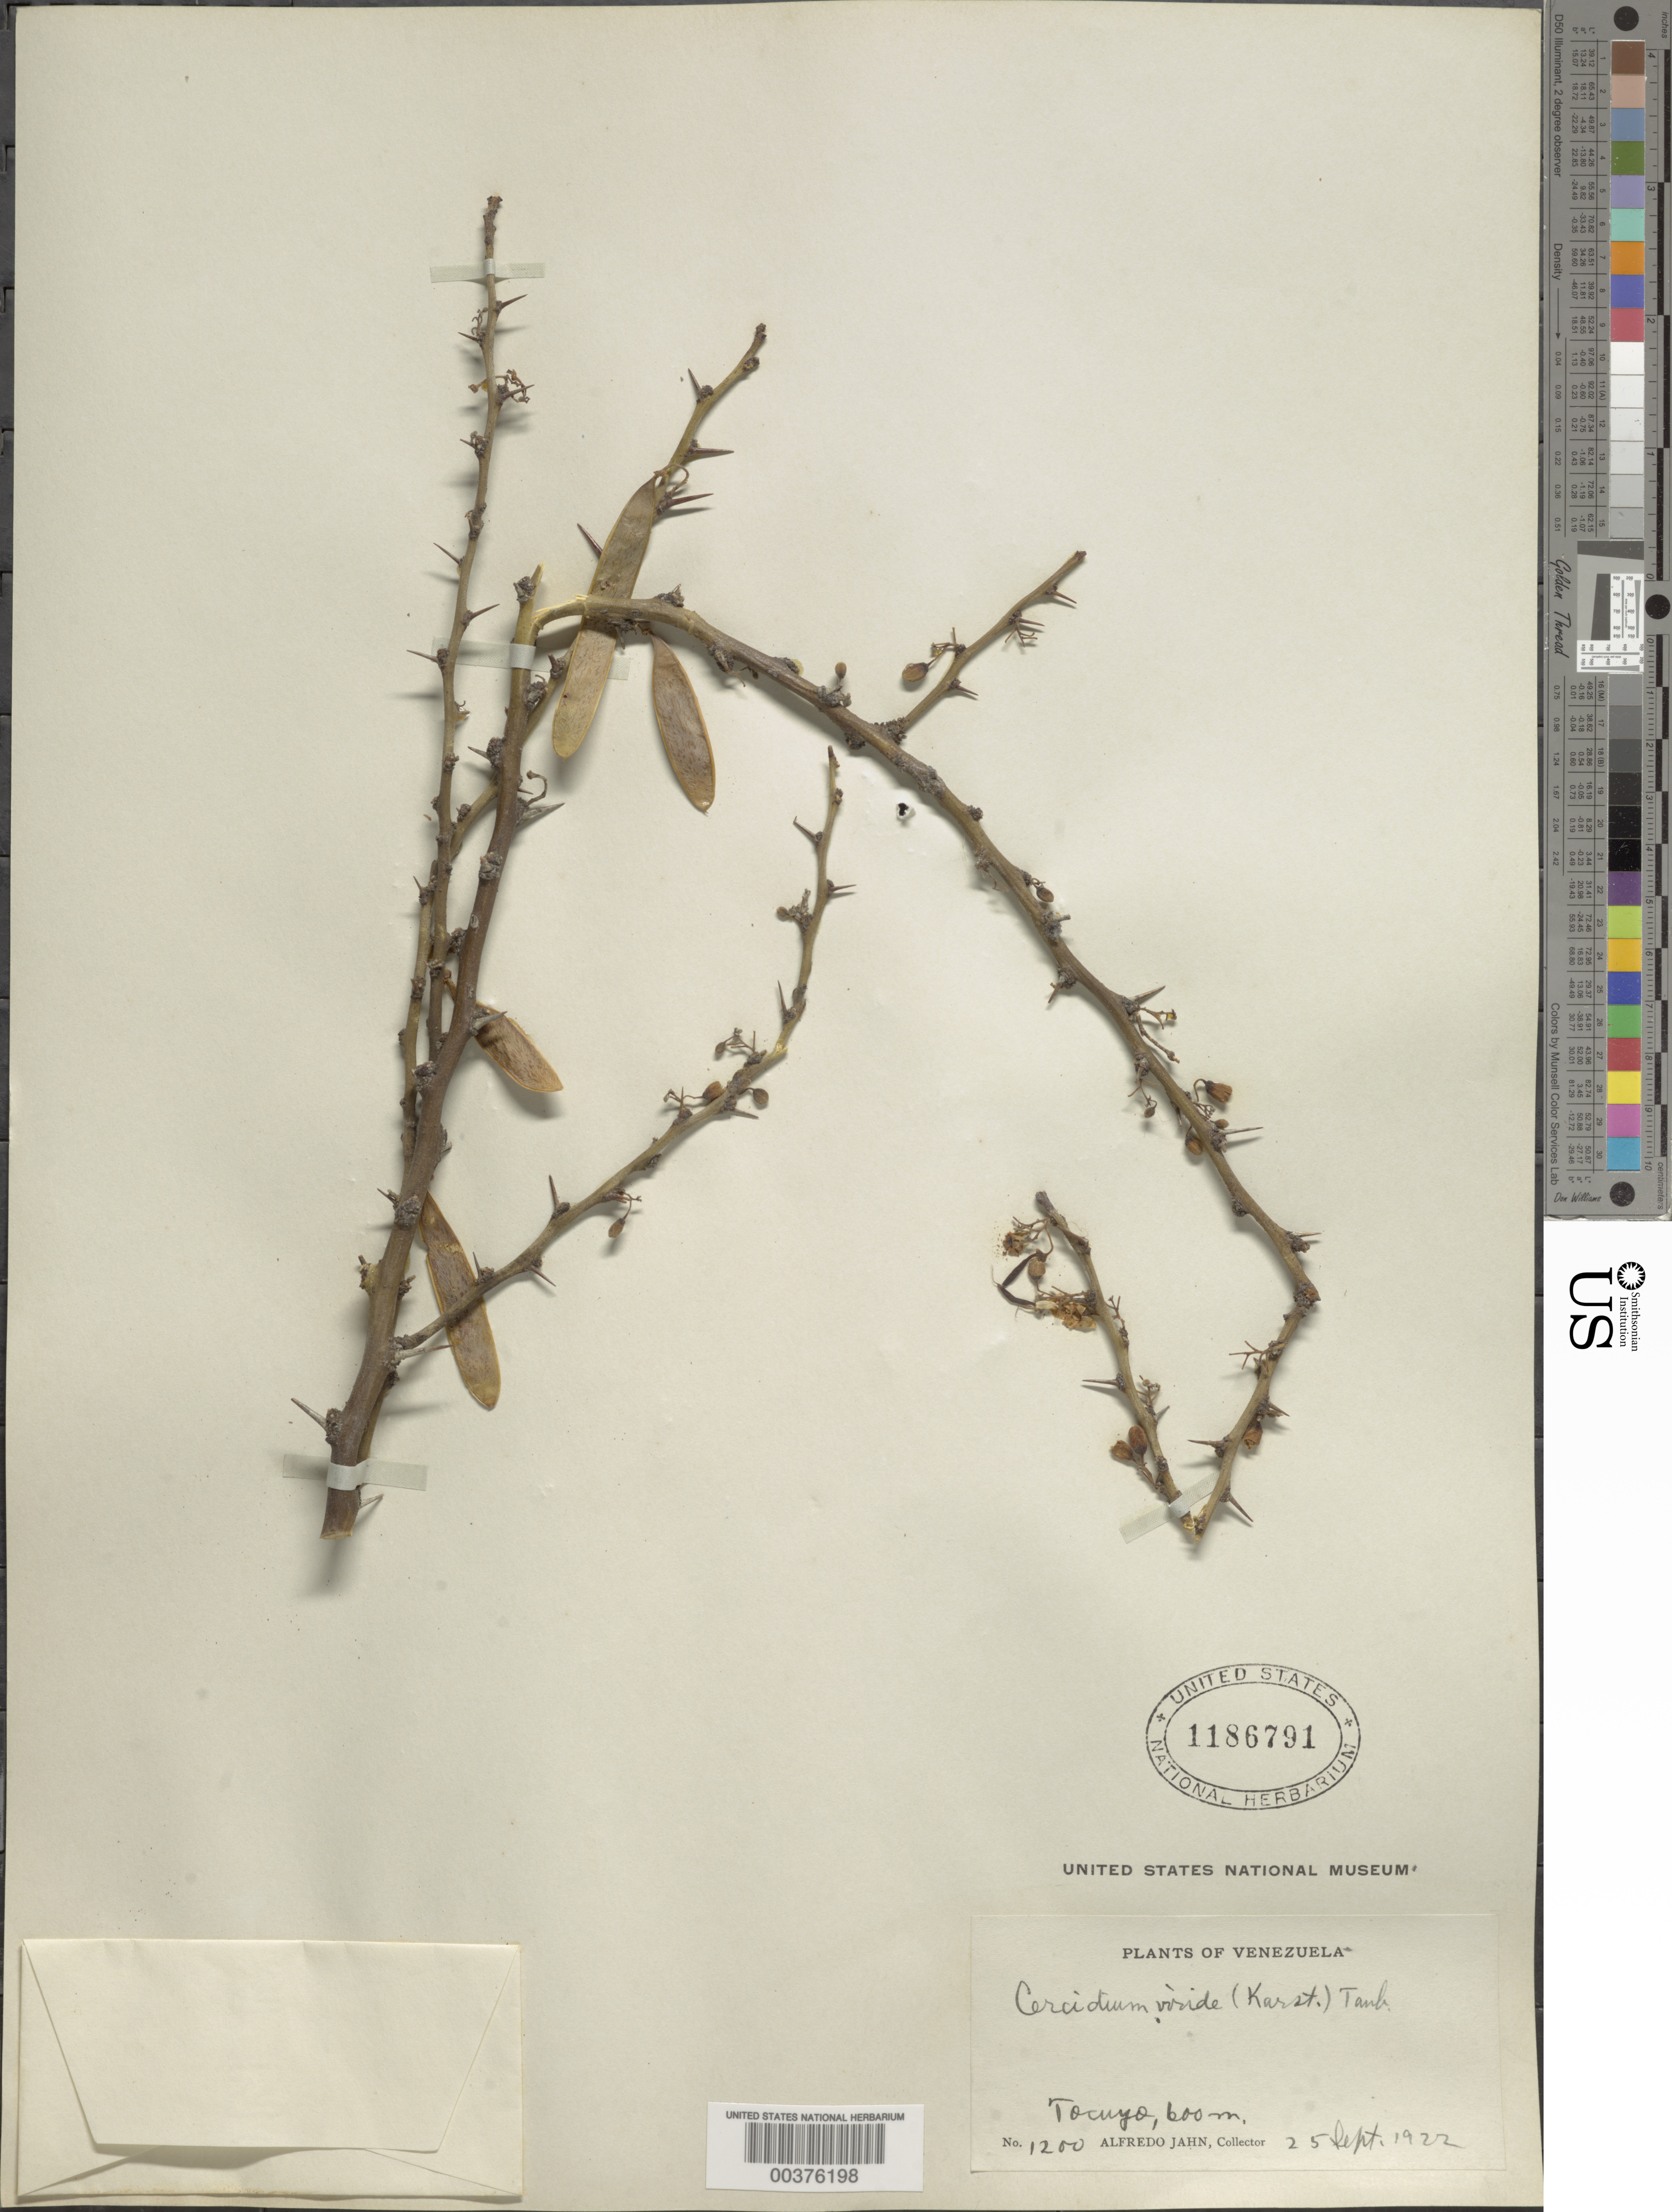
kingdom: Plantae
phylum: Tracheophyta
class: Magnoliopsida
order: Fabales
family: Fabaceae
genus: Parkinsonia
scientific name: Parkinsonia praecox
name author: (Ruiz & Pav.) J.E. Hawkins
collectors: A. Jahn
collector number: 1200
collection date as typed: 25 Sep 1922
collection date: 1922-09-25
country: Venezuela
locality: Tocuyo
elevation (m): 600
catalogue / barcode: US 1186791